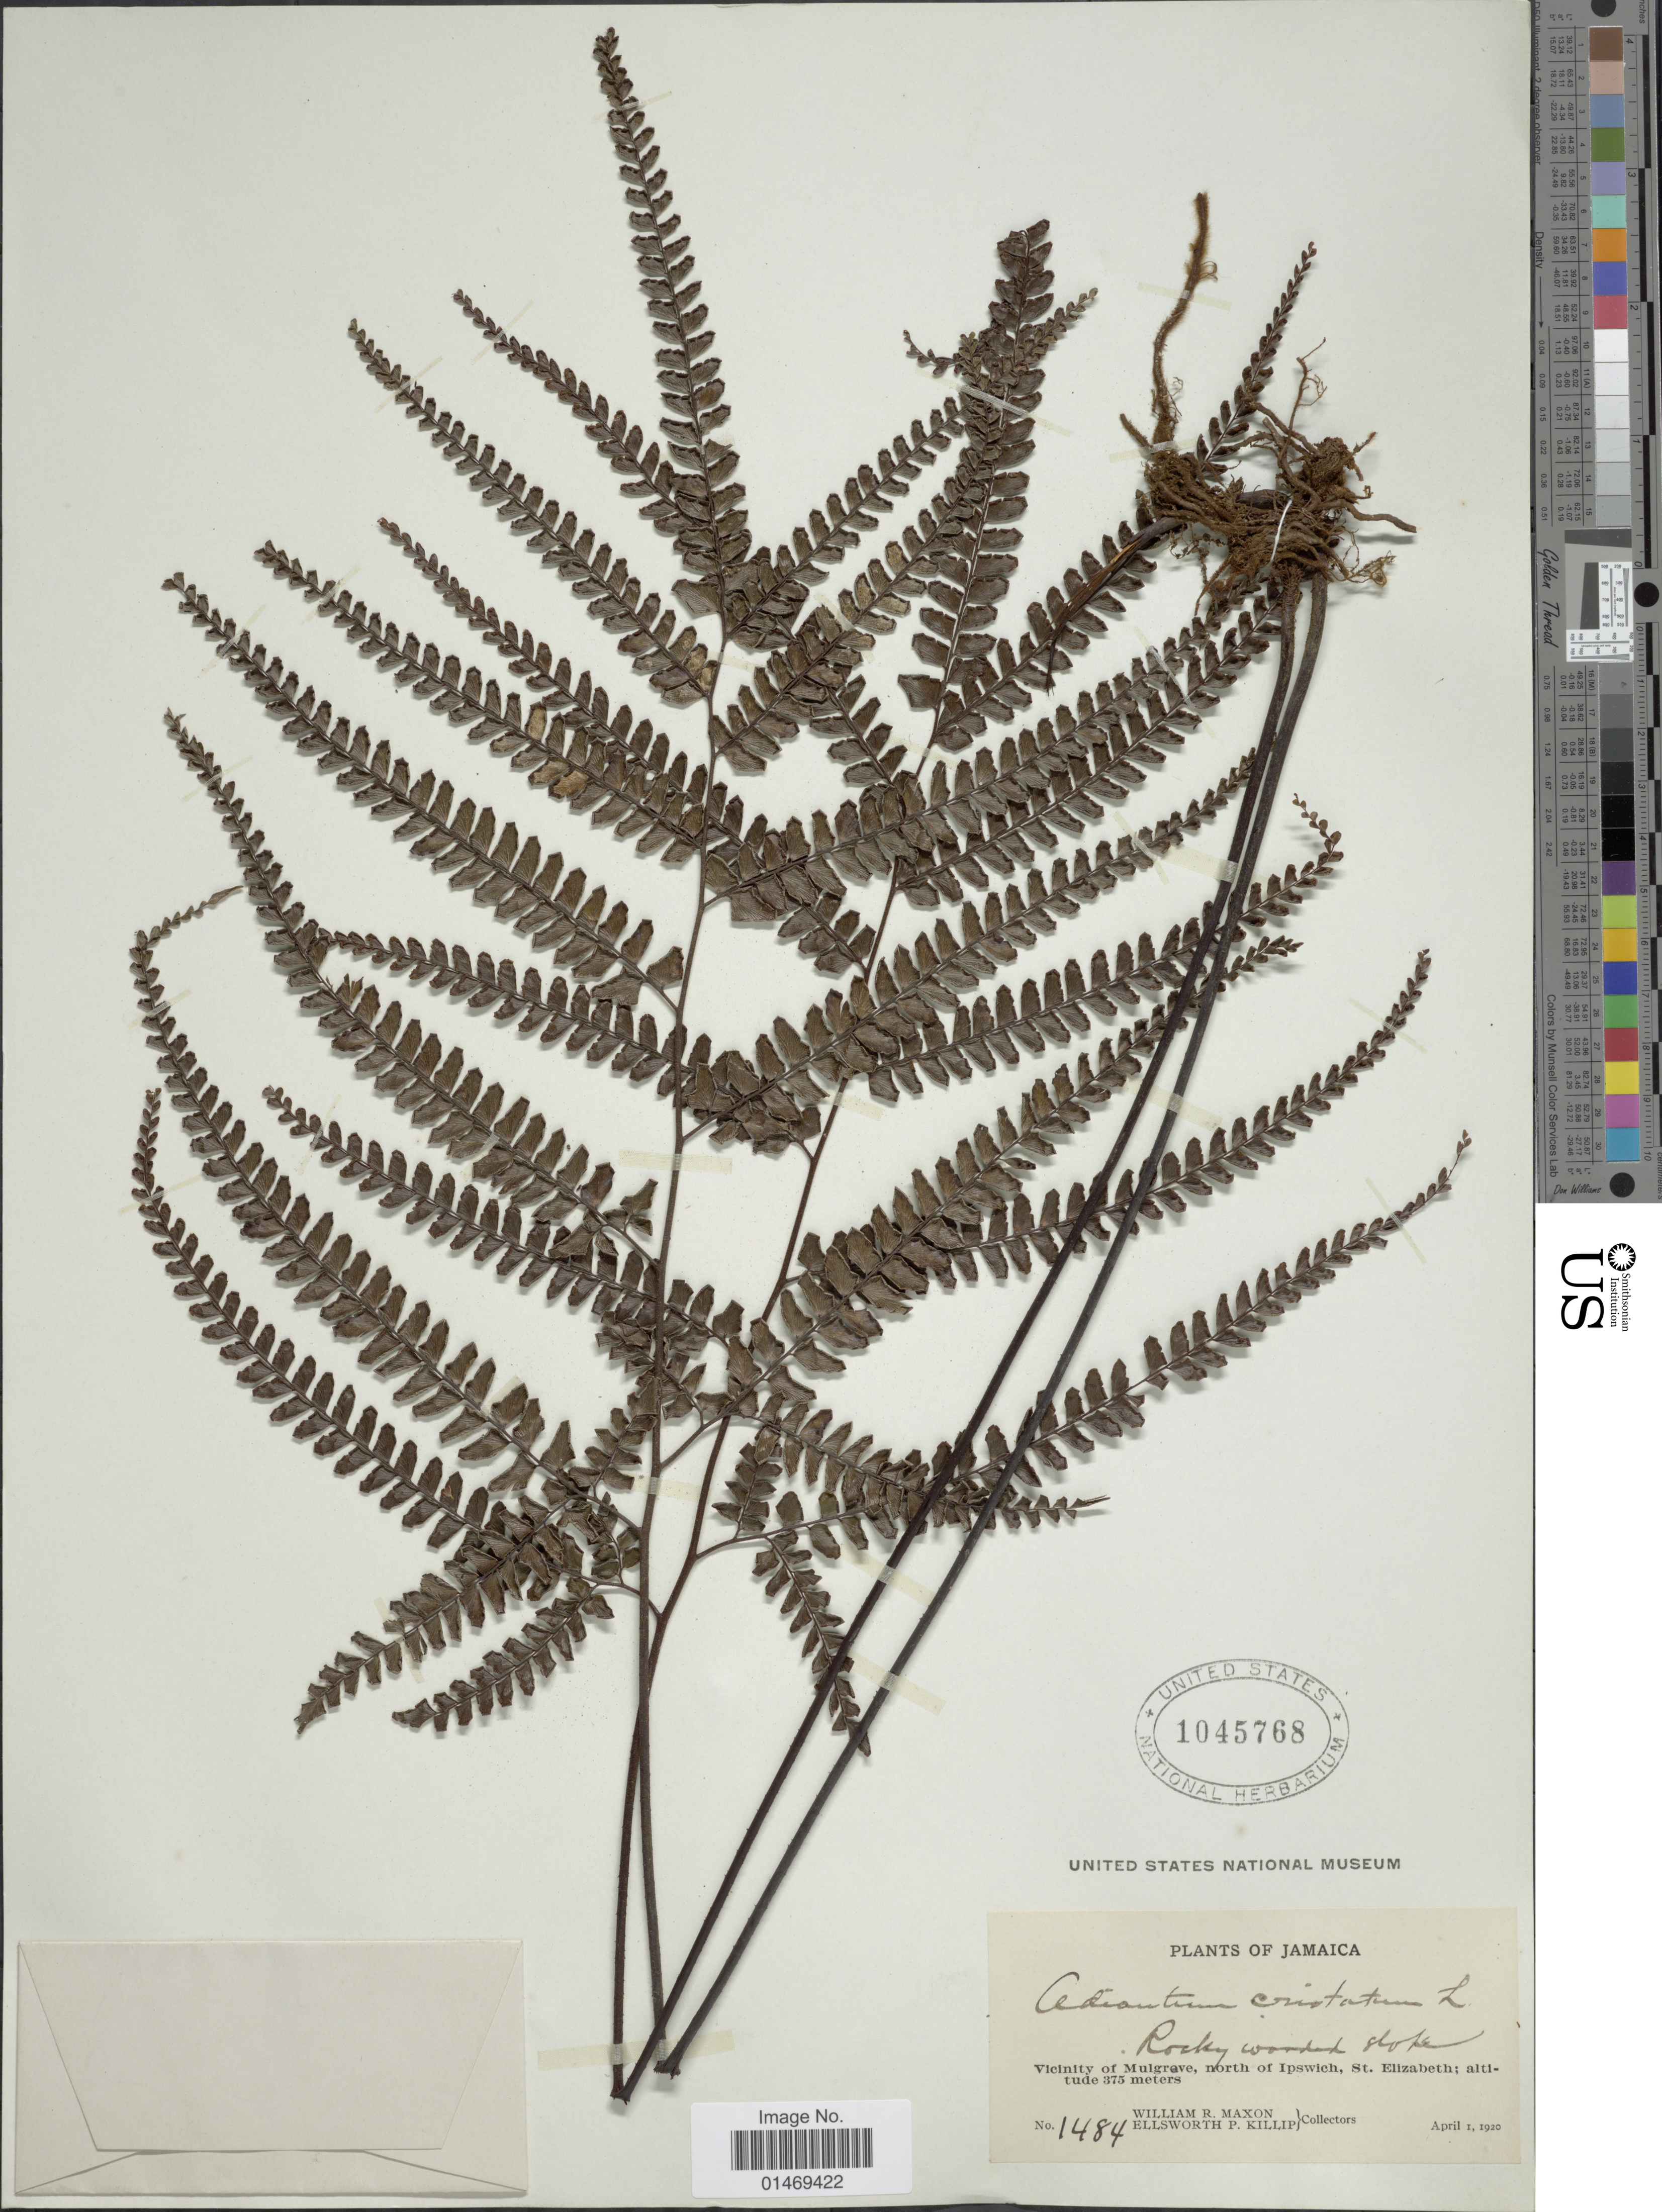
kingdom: Plantae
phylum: Tracheophyta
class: Polypodiopsida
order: Polypodiales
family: Pteridaceae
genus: Adiantum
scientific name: Adiantum pyramidale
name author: (L.) Willd.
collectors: W. R. Maxon & E. P. Killip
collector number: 1484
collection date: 1920-04-01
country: Jamaica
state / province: Saint Elizabeth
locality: Vicinity of Mulgrave, north of Ipswich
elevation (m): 375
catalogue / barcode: US 1045768